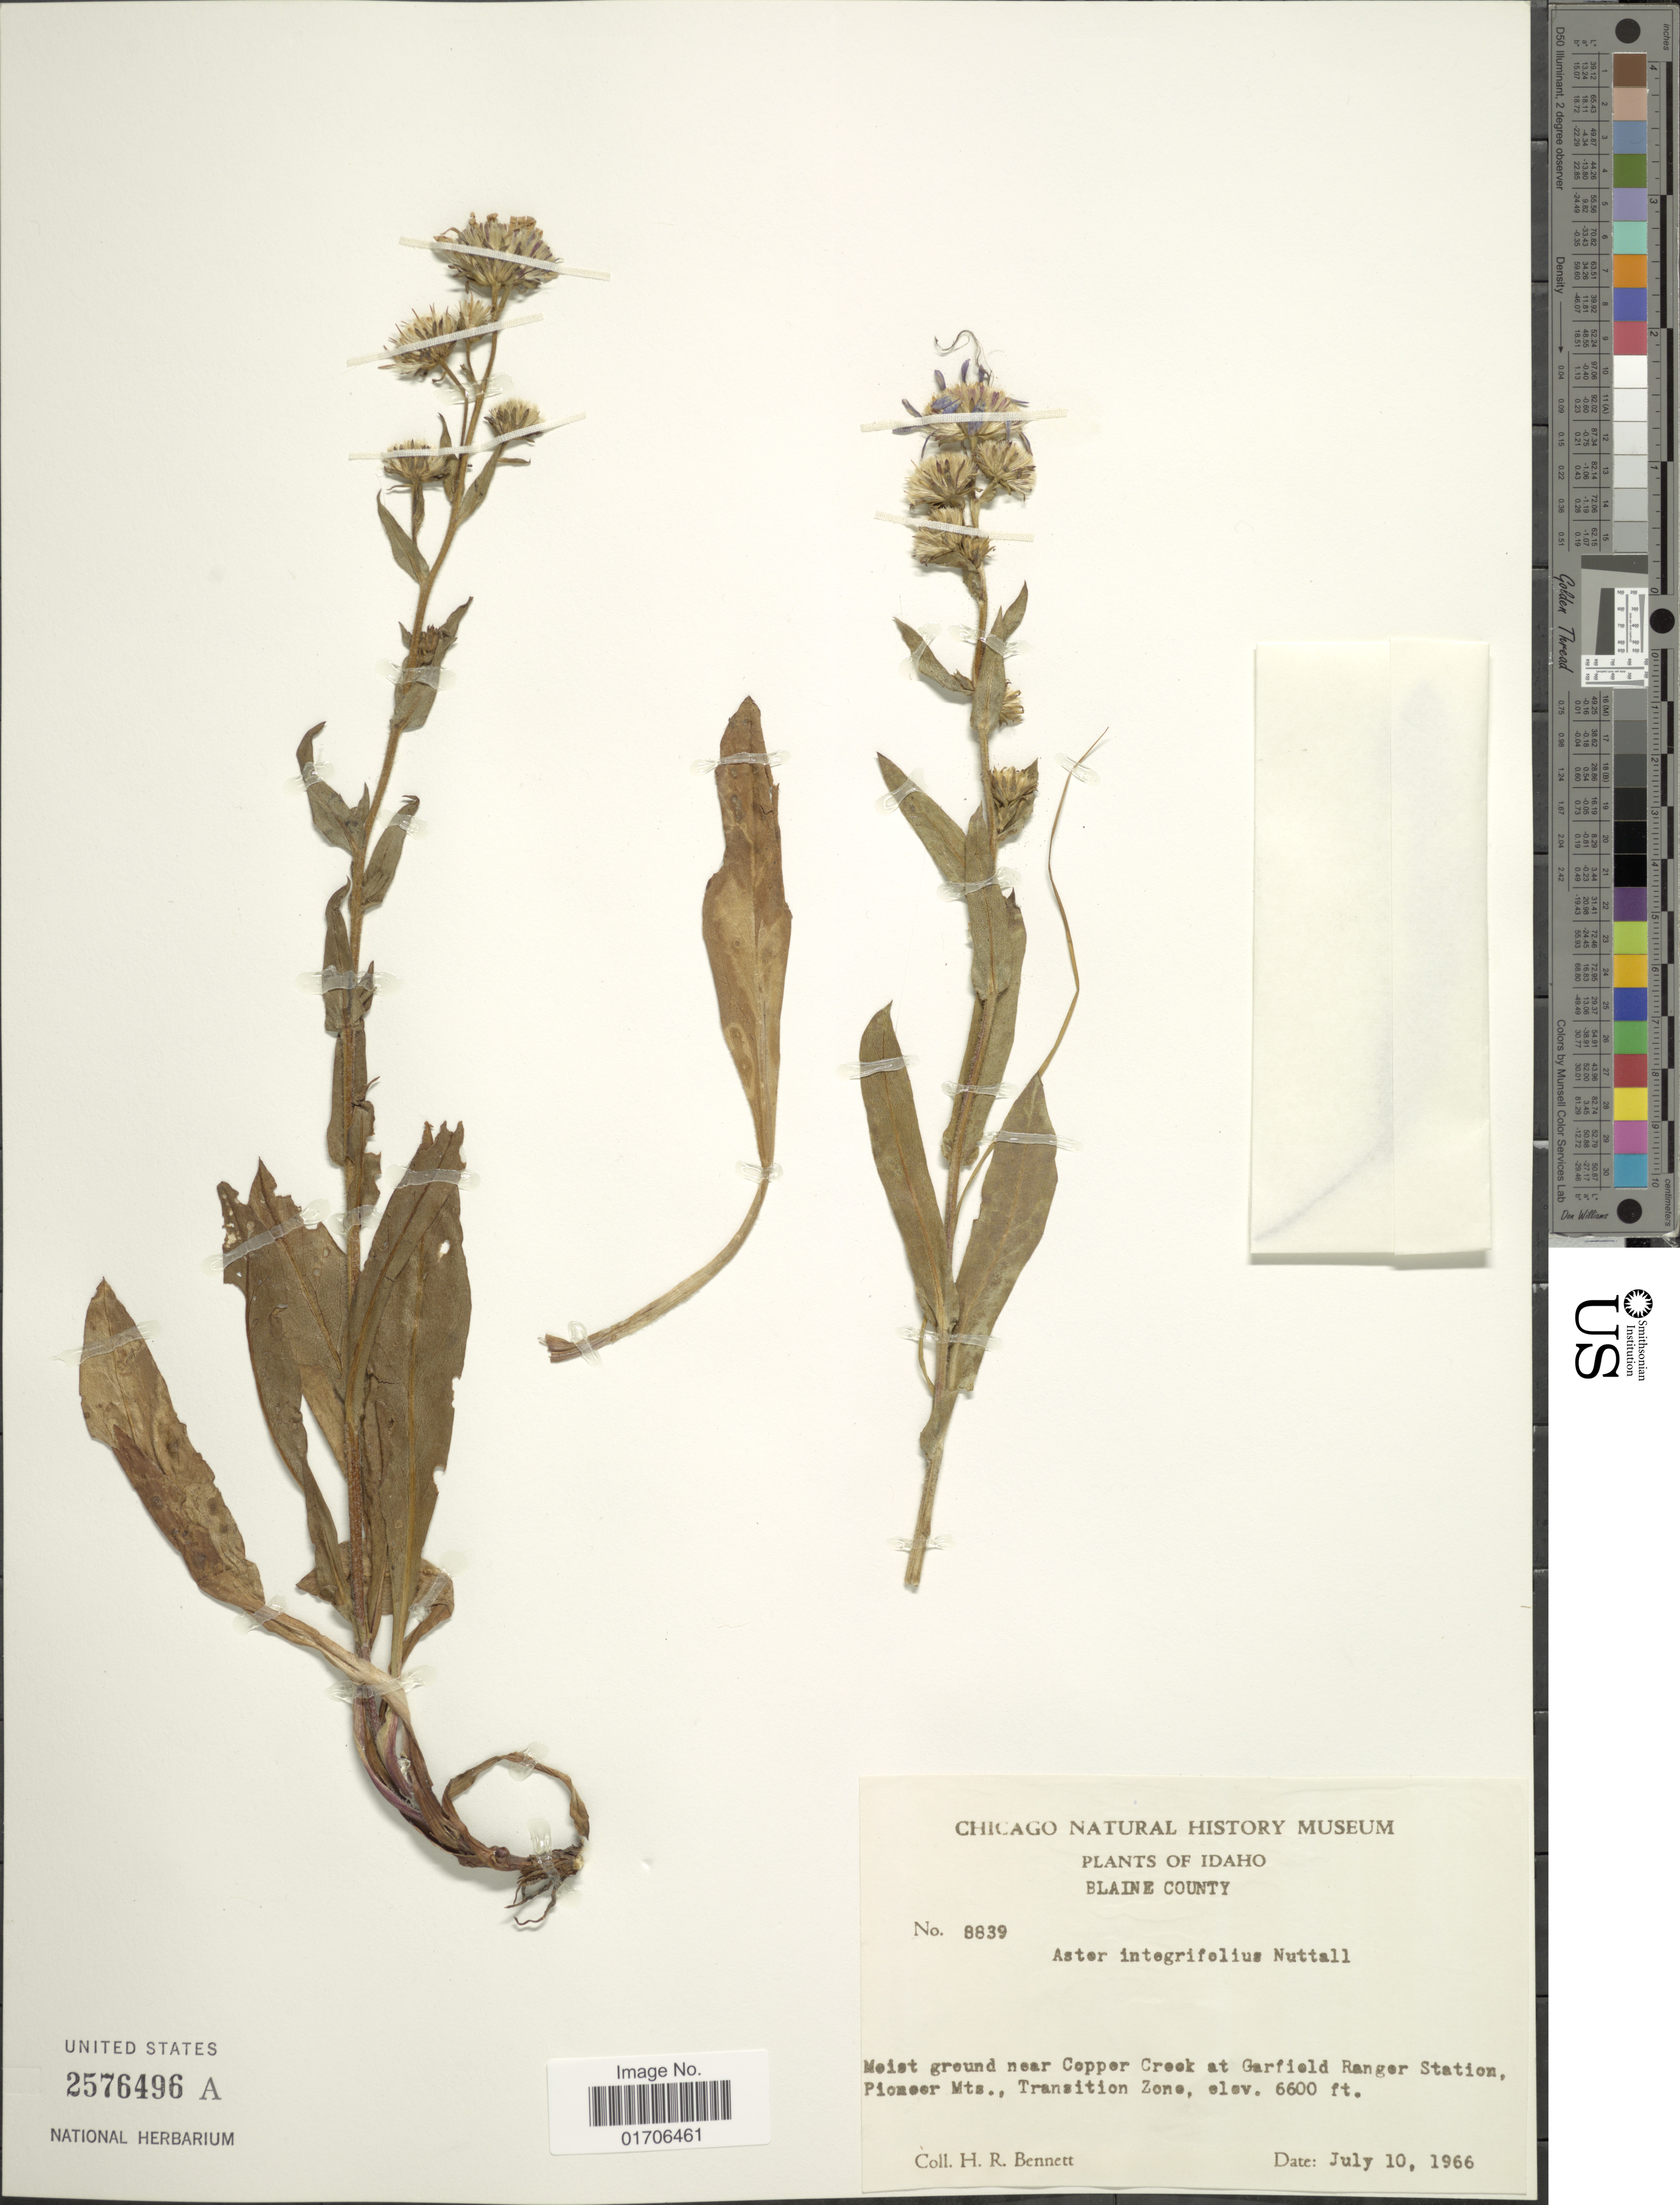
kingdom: Plantae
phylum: Tracheophyta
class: Magnoliopsida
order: Asterales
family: Asteraceae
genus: Eurybia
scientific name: Eurybia integrifolia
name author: (Nutt.) G.L. Nesom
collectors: H. R. Bennett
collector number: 8839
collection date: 1966-07-10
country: United States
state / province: Idaho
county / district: Blaine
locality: Moist ground near Copper Creek at Garfield Ranger Station, Pioneer Mts., Transition Zone.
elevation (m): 2012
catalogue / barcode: US 2576496A